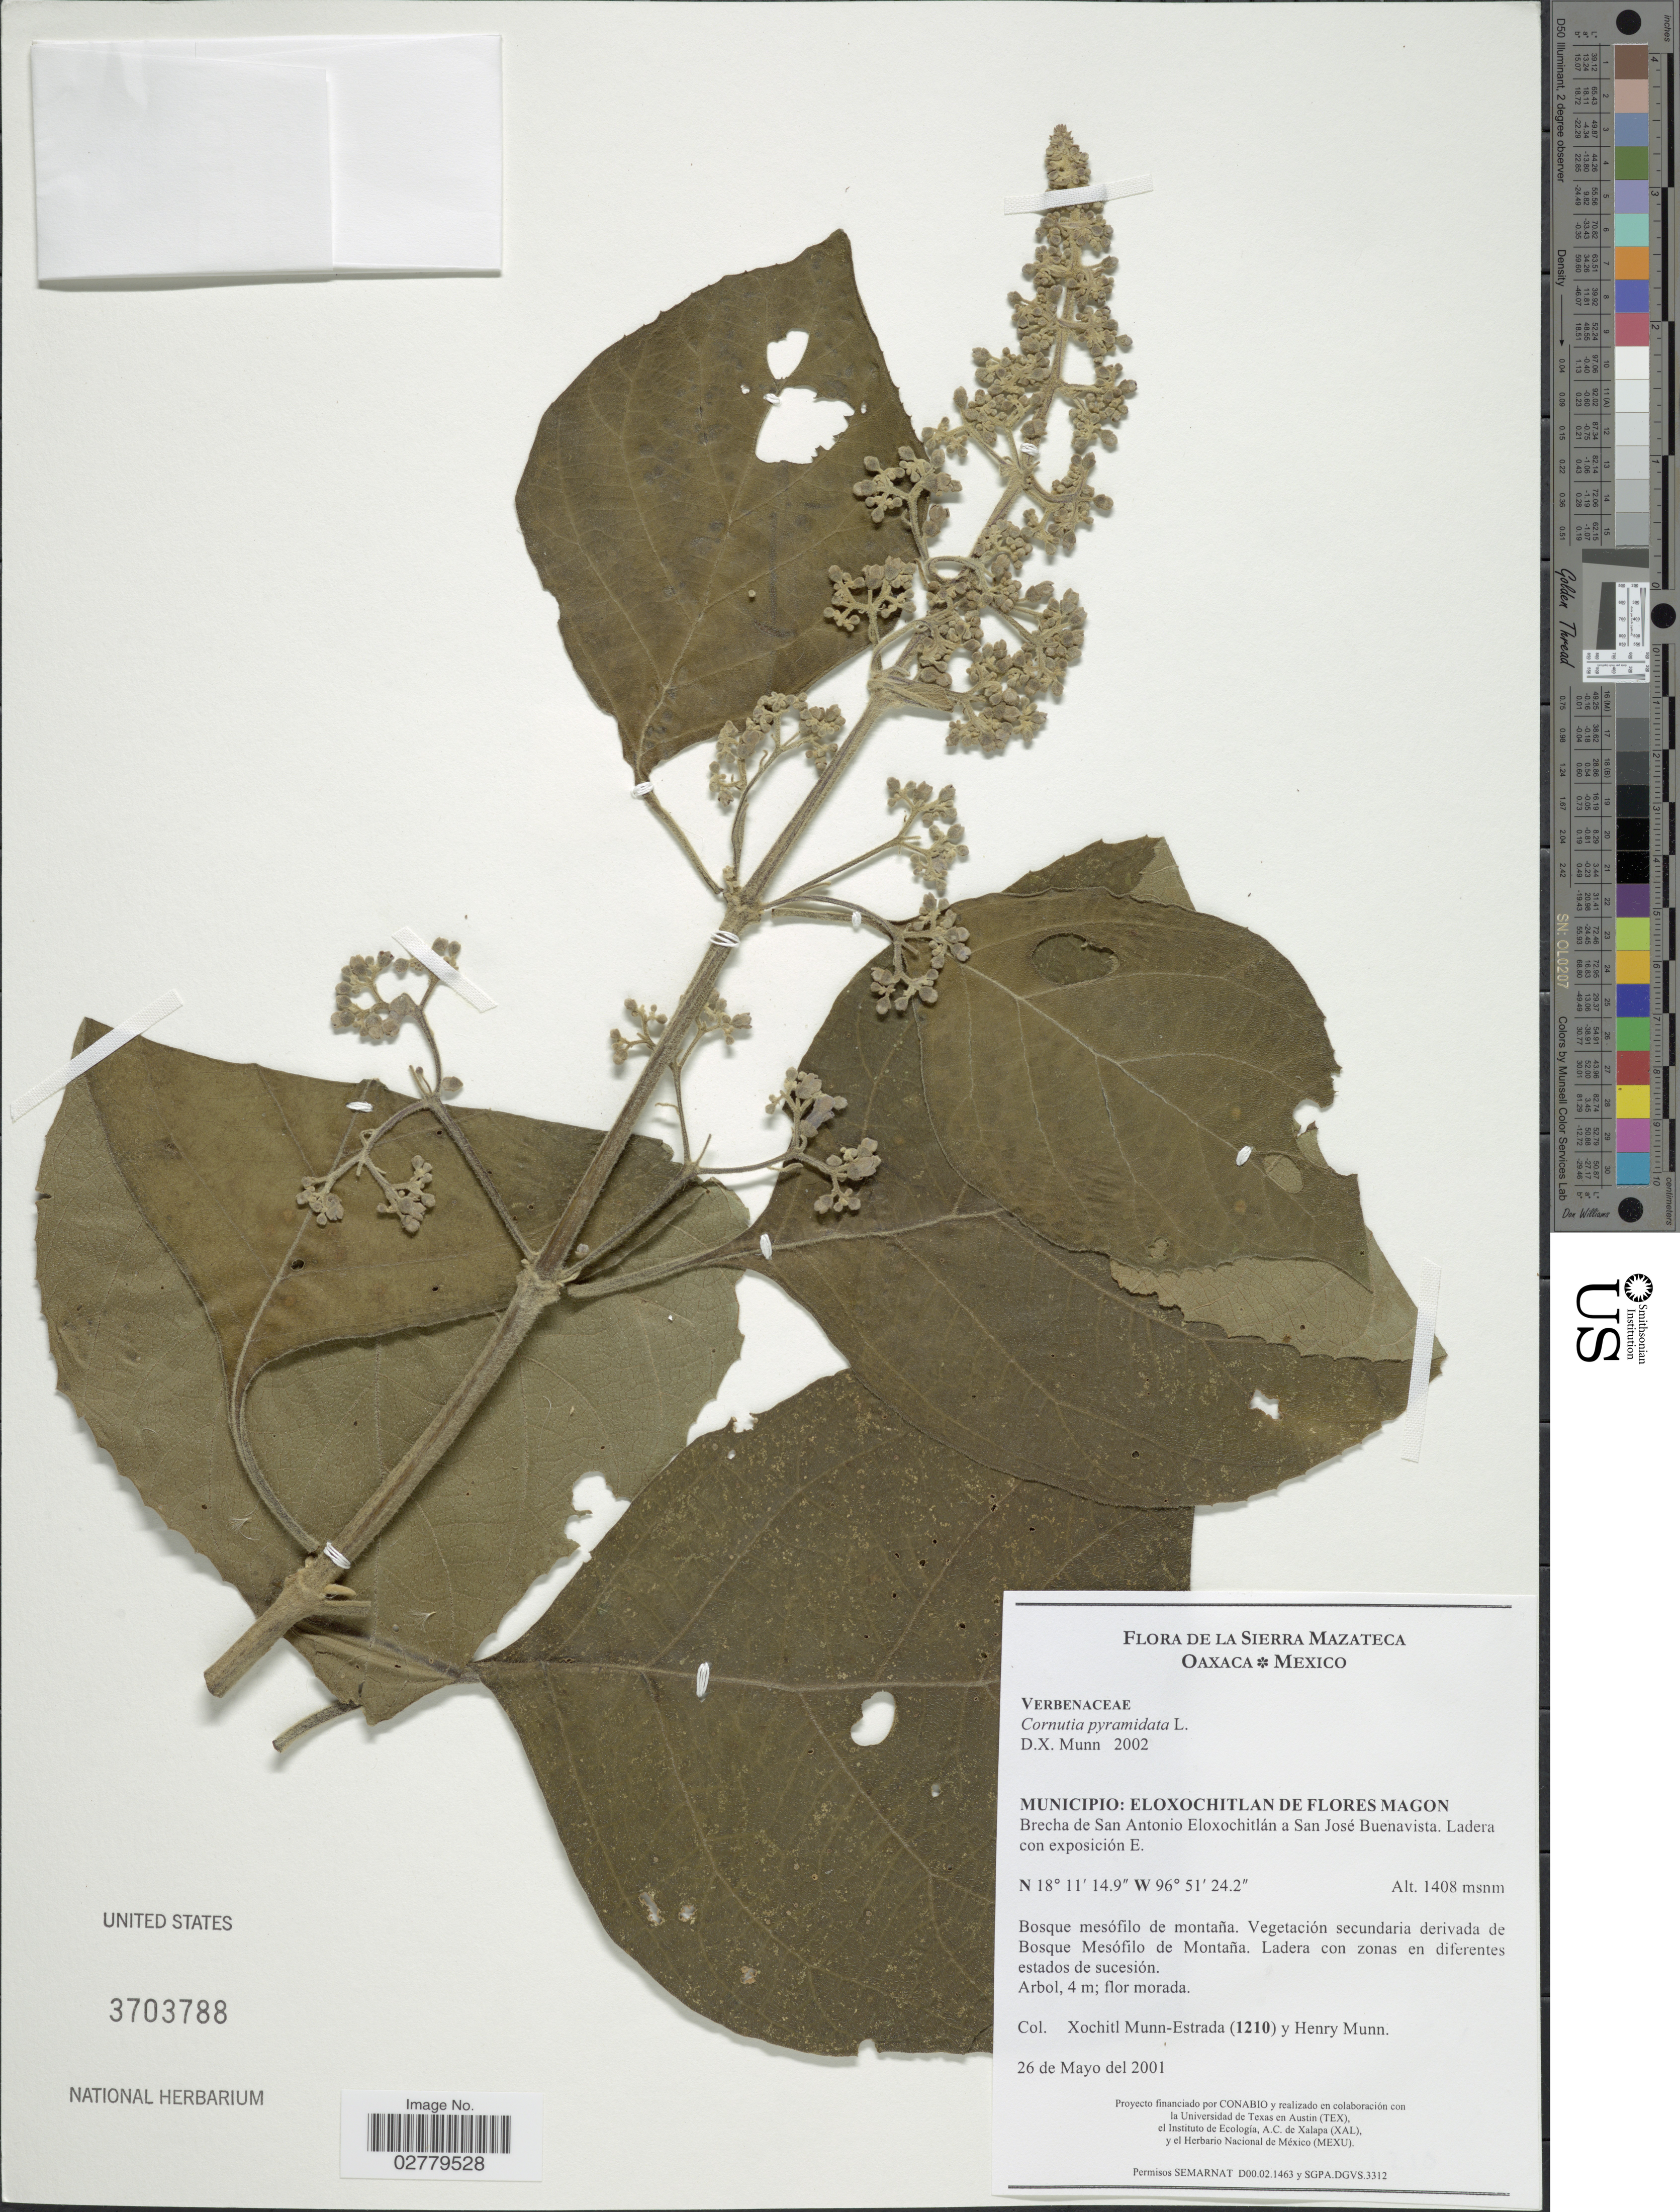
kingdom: Plantae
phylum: Tracheophyta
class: Magnoliopsida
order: Lamiales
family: Lamiaceae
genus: Cornutia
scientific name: Cornutia pyramidata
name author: L.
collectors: X. Munn-Estrada & H. Munn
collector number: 1210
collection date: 2001-05-26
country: Mexico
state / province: Oaxaca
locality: La Sierra Mazateca. Municipio: Eloxochitlan de flores Magon. Brecha de San Antonio Eloxochitlán a San José Buenavista. Ladera con exposición E.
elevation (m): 1408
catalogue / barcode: US 3703788